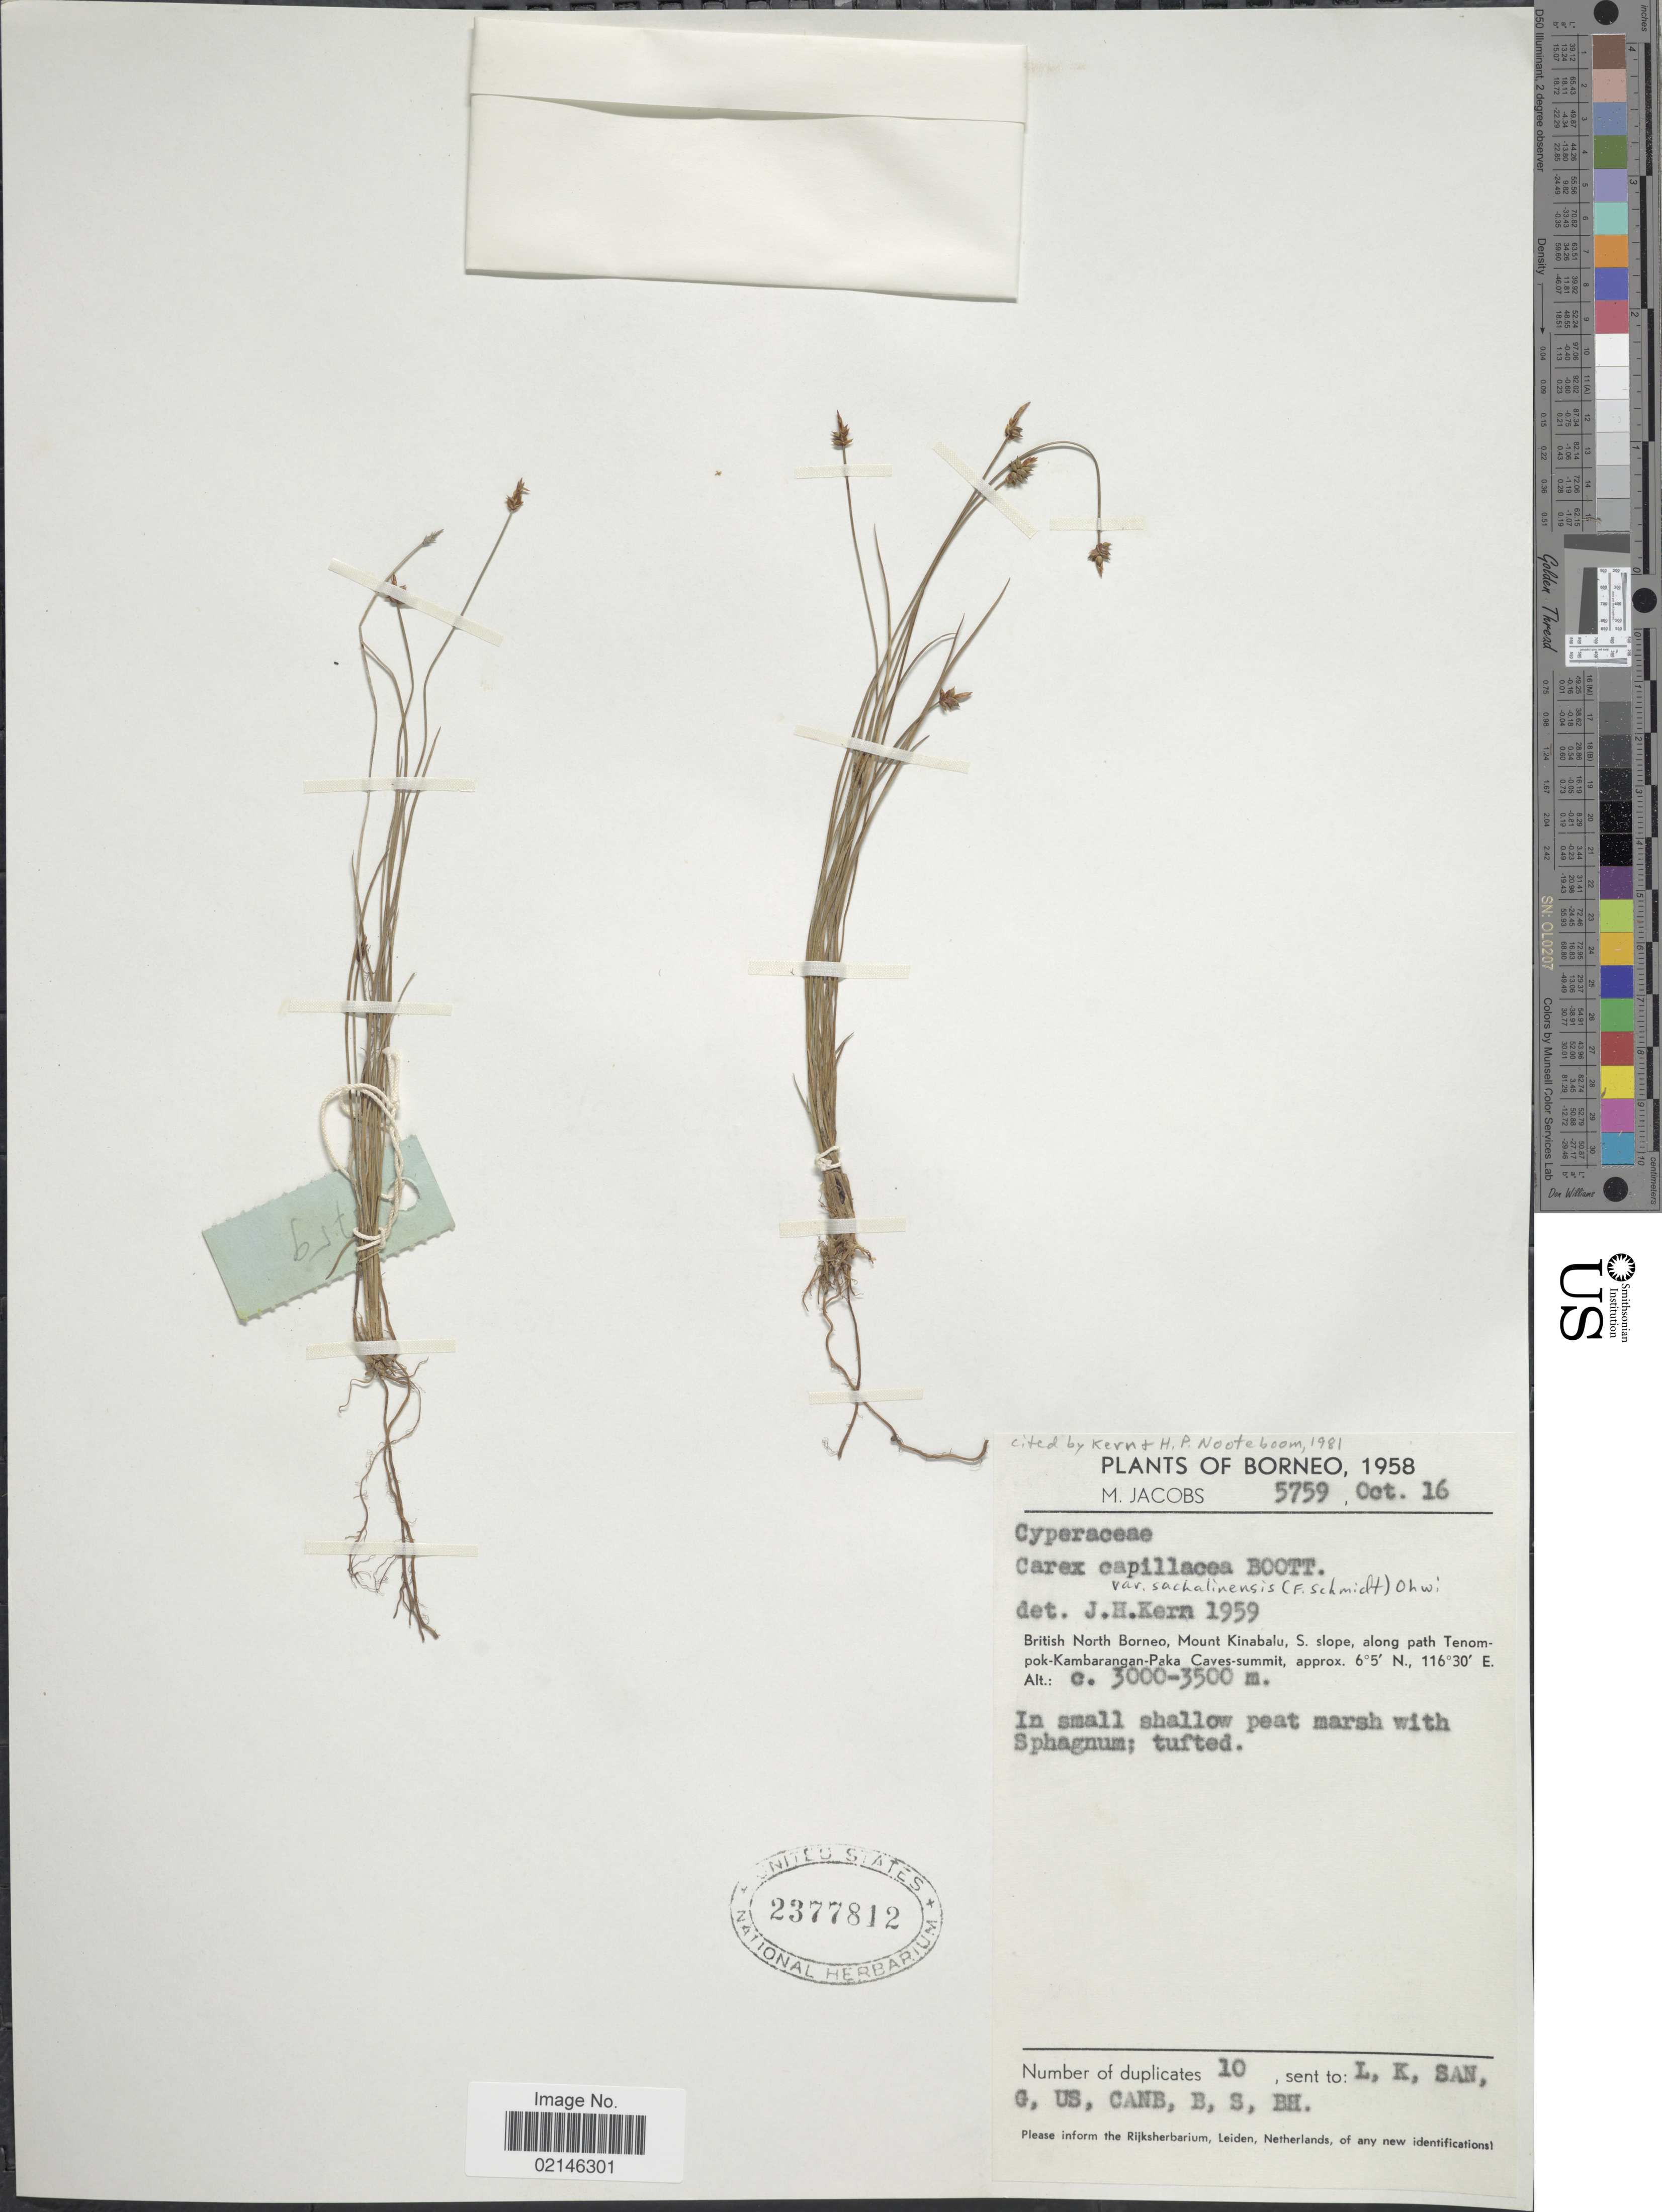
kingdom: Plantae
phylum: Tracheophyta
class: Liliopsida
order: Poales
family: Cyperaceae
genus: Carex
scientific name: Carex capillacea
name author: Boott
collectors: M. Jacobs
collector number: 5759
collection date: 1958-10-16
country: Malaysia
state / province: Sabah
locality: British North Borneo, Mount Kinabalu, S. slope, along path Tenompok-Kambarangan-Paka Caves-summit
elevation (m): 3000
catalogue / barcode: US 2377812